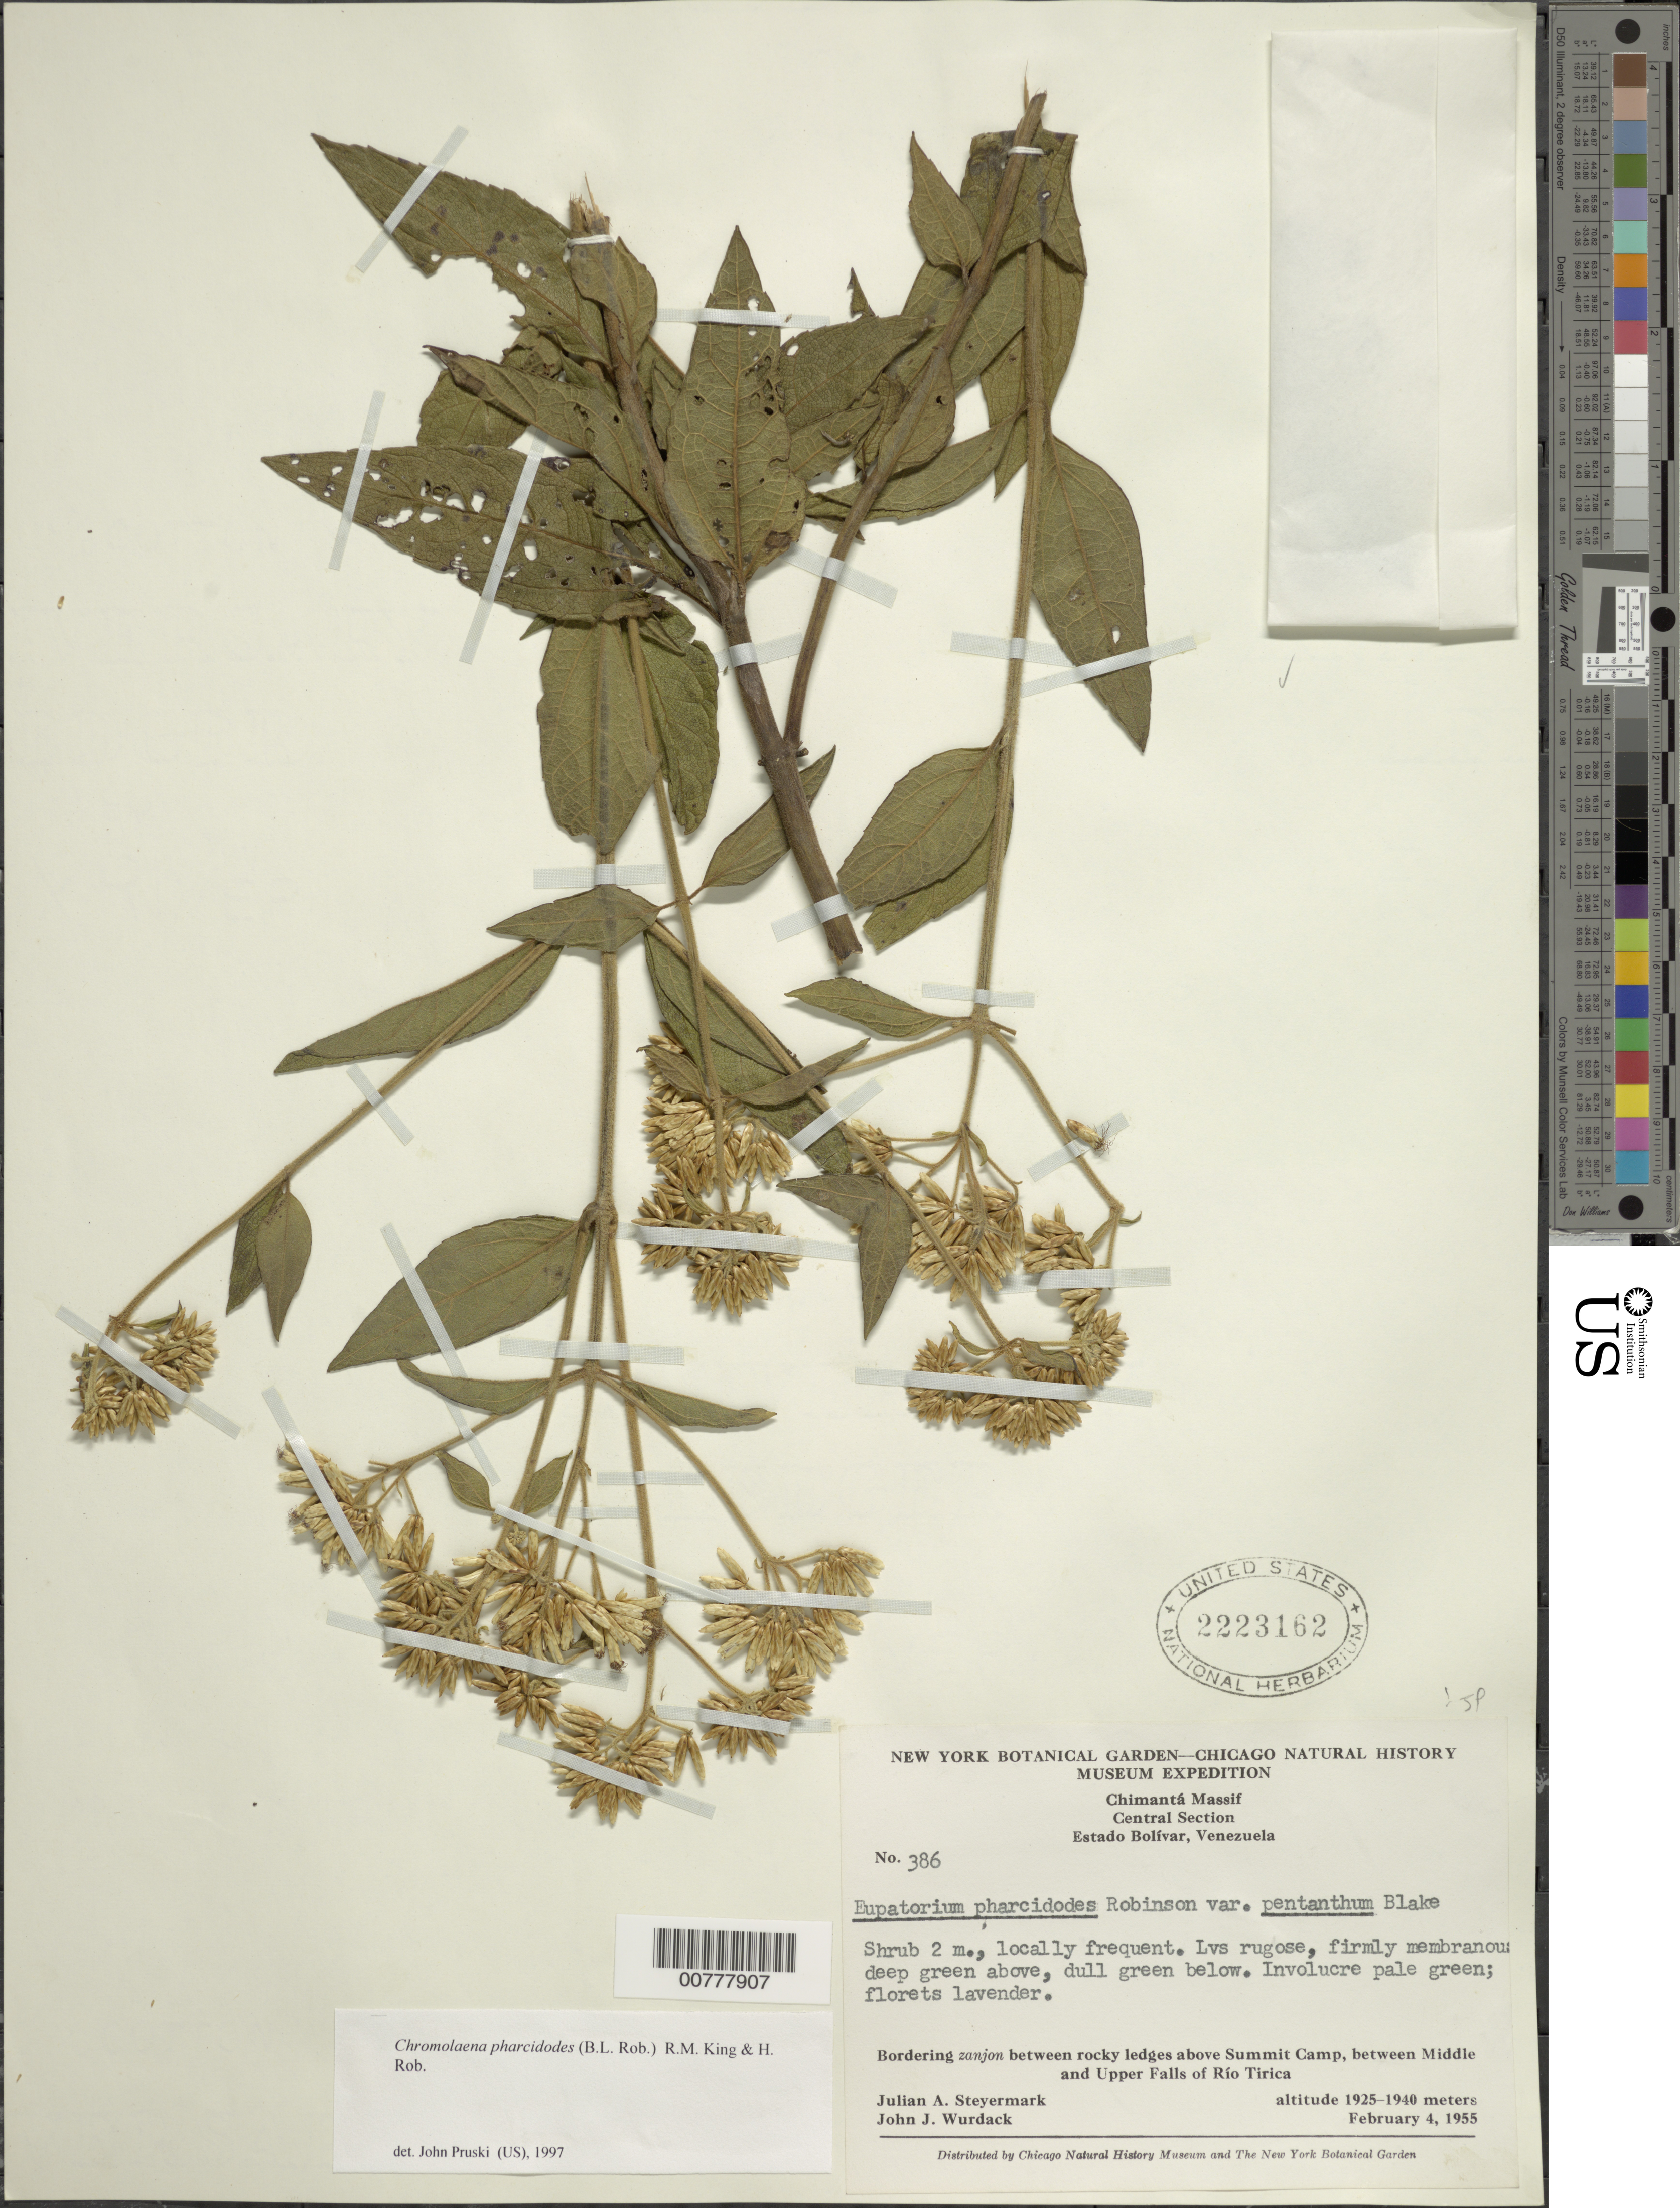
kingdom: Plantae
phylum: Tracheophyta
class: Magnoliopsida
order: Asterales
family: Asteraceae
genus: Chromolaena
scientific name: Chromolaena pharcidodes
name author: (B.L. Rob.) R.M. King & H. Rob.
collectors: J. Steyermark & J. J. Wurdack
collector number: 55 386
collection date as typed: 4-Feb-55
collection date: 1955-02-04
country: Venezuela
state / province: Bolívar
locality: Chimantá Massif, Central Section, above Summit Camp, between Middle and Upper Falls of Río Tirica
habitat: Bordering zanjon between rocky ledges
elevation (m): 1925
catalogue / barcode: US 2223162